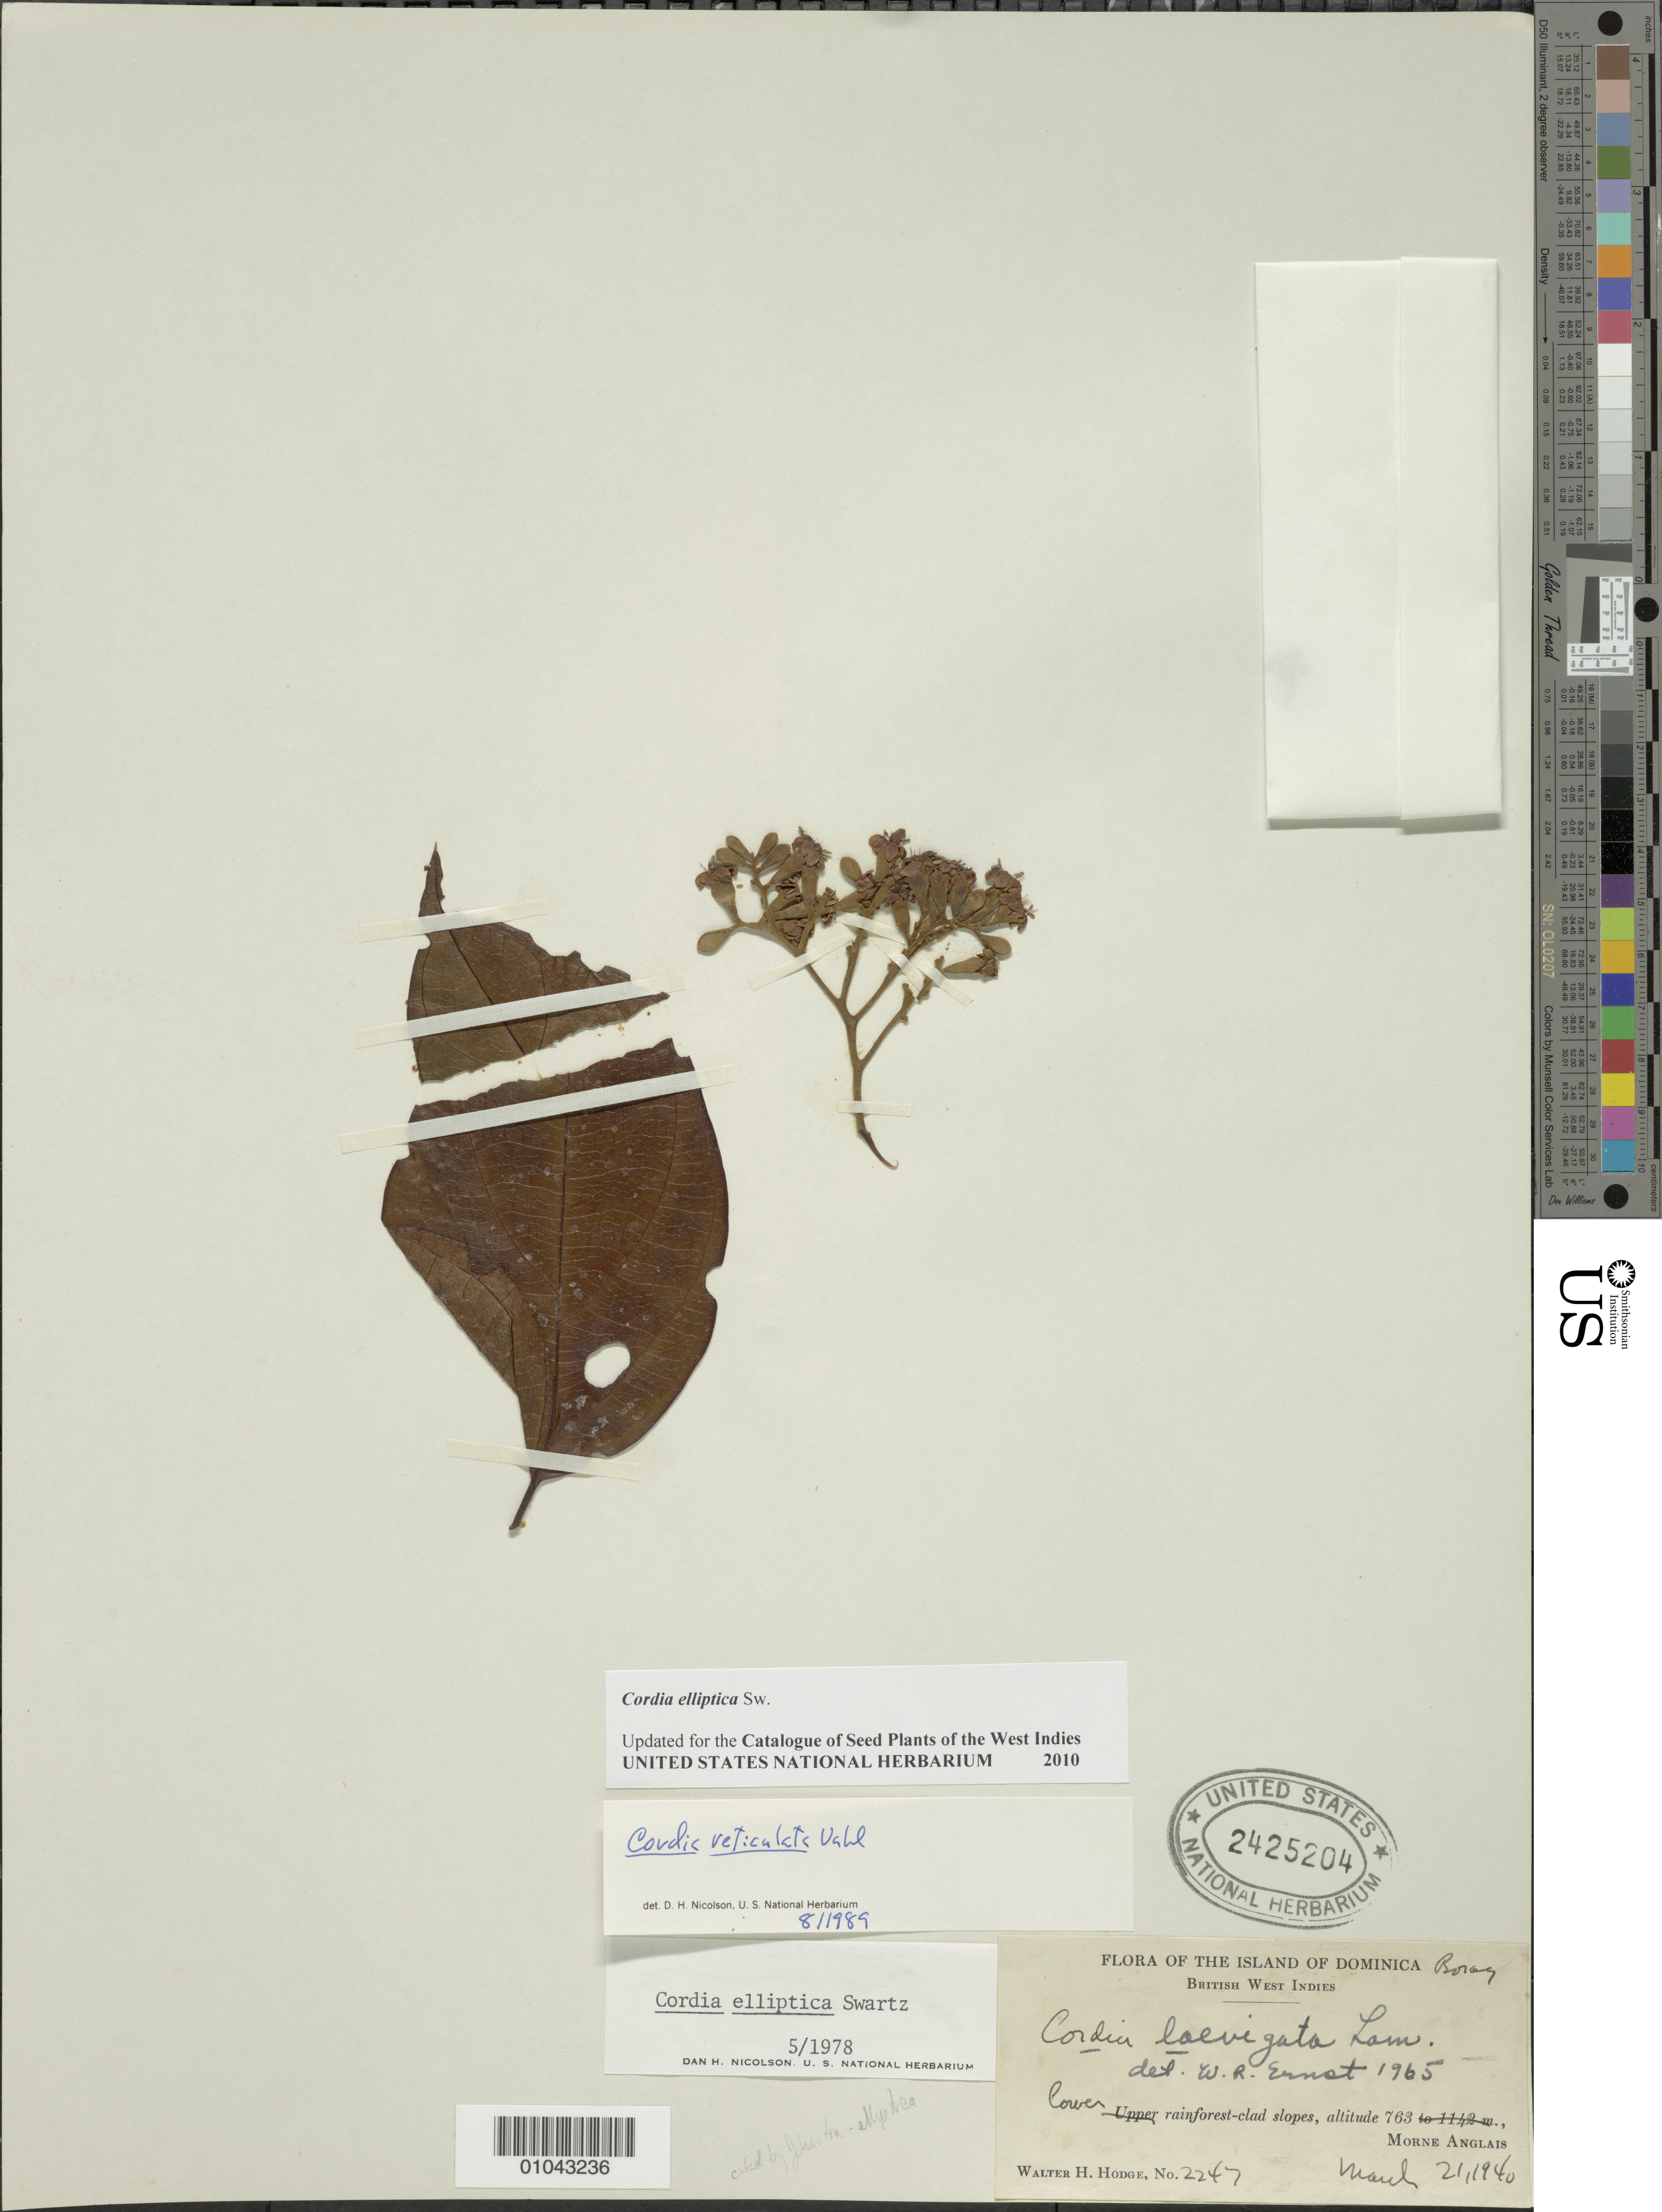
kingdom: Plantae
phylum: Tracheophyta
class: Magnoliopsida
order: Boraginales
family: Cordiaceae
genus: Cordia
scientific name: Cordia elliptica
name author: Sw.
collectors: W. Hodge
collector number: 2247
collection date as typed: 21 Mar 1940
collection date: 1940-03-21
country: Dominica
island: Dominica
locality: Morne Anglais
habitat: Lower rainforest-clad slopes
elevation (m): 763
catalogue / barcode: US 2425204